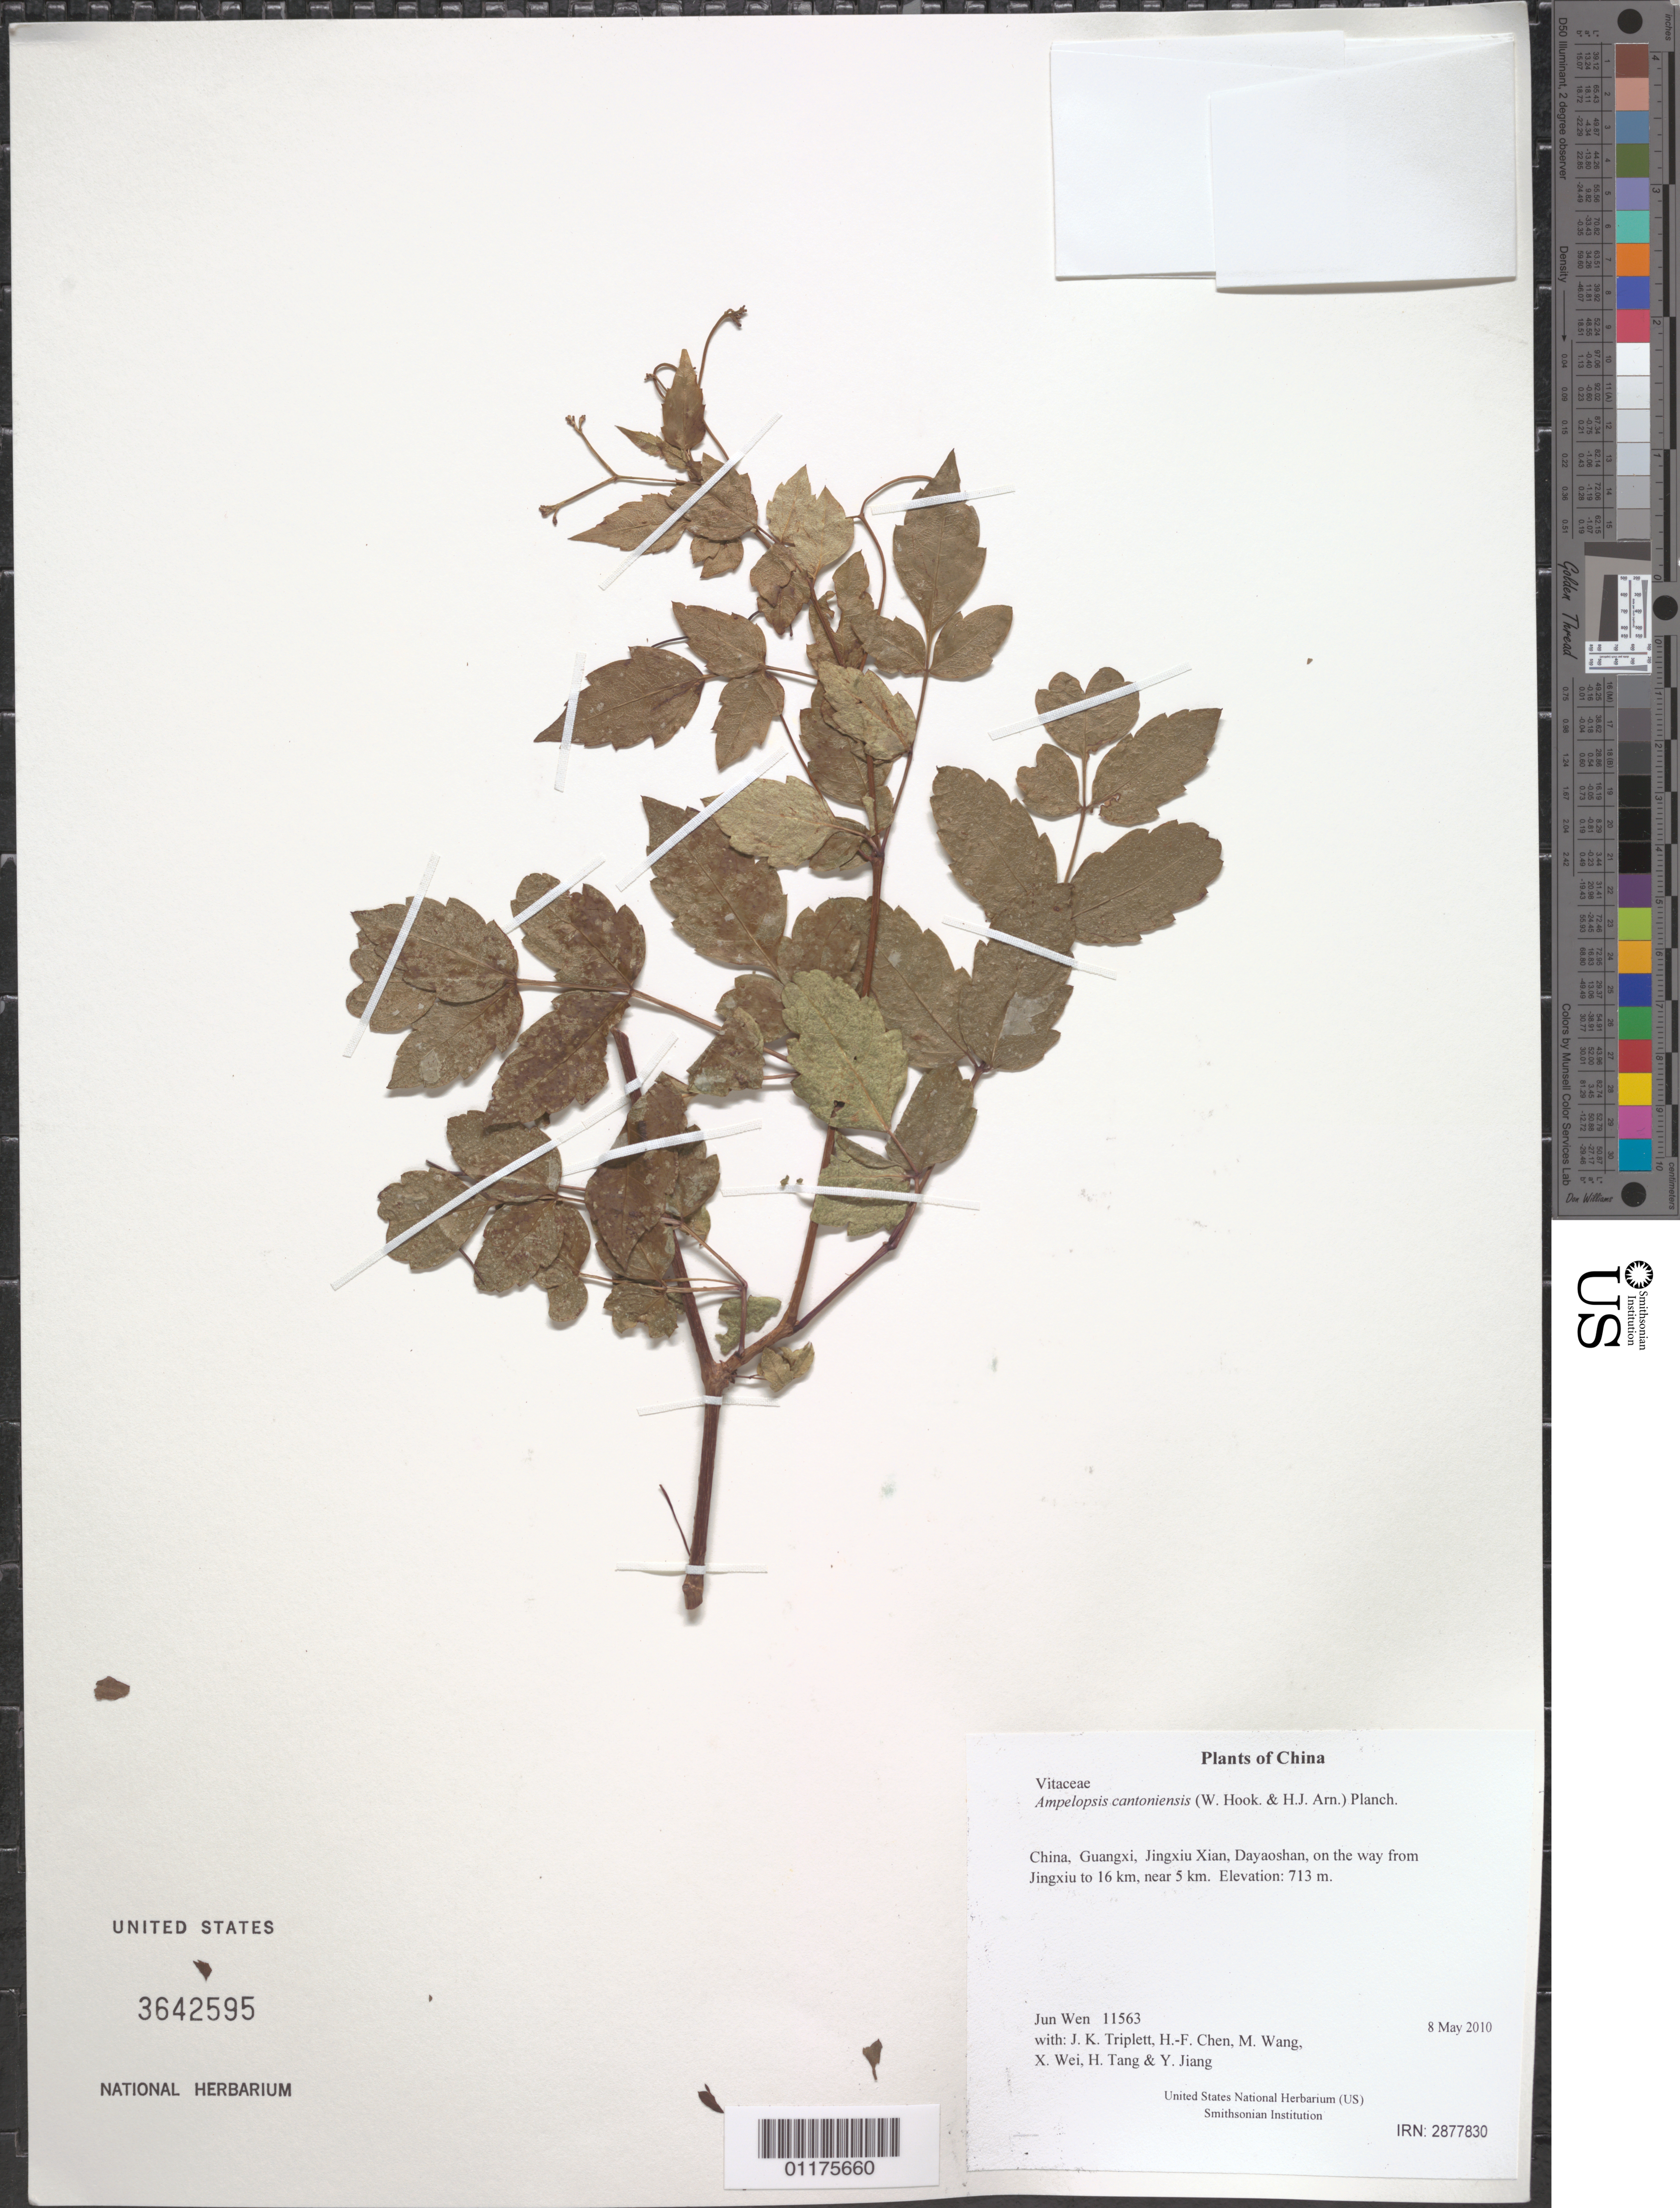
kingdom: Plantae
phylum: Tracheophyta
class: Magnoliopsida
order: Vitales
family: Vitaceae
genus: Ampelopsis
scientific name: Ampelopsis cantoniensis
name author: (W. Hook. & H.J. Arn.) Planch.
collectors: J. Wen, J. K. Triplett, H.-F. Chen, M. Wang, X. Wei, H. Tang & Y. Jiang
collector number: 11563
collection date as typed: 8 May 2010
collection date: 2010-05-08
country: China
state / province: Guangxi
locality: Jingxiu Xian, Dayaoshan, on the way from Jingxiu to 16 km, near 5 km.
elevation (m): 713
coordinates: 24 09.237 N, 110 12.108 E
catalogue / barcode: US 3642595